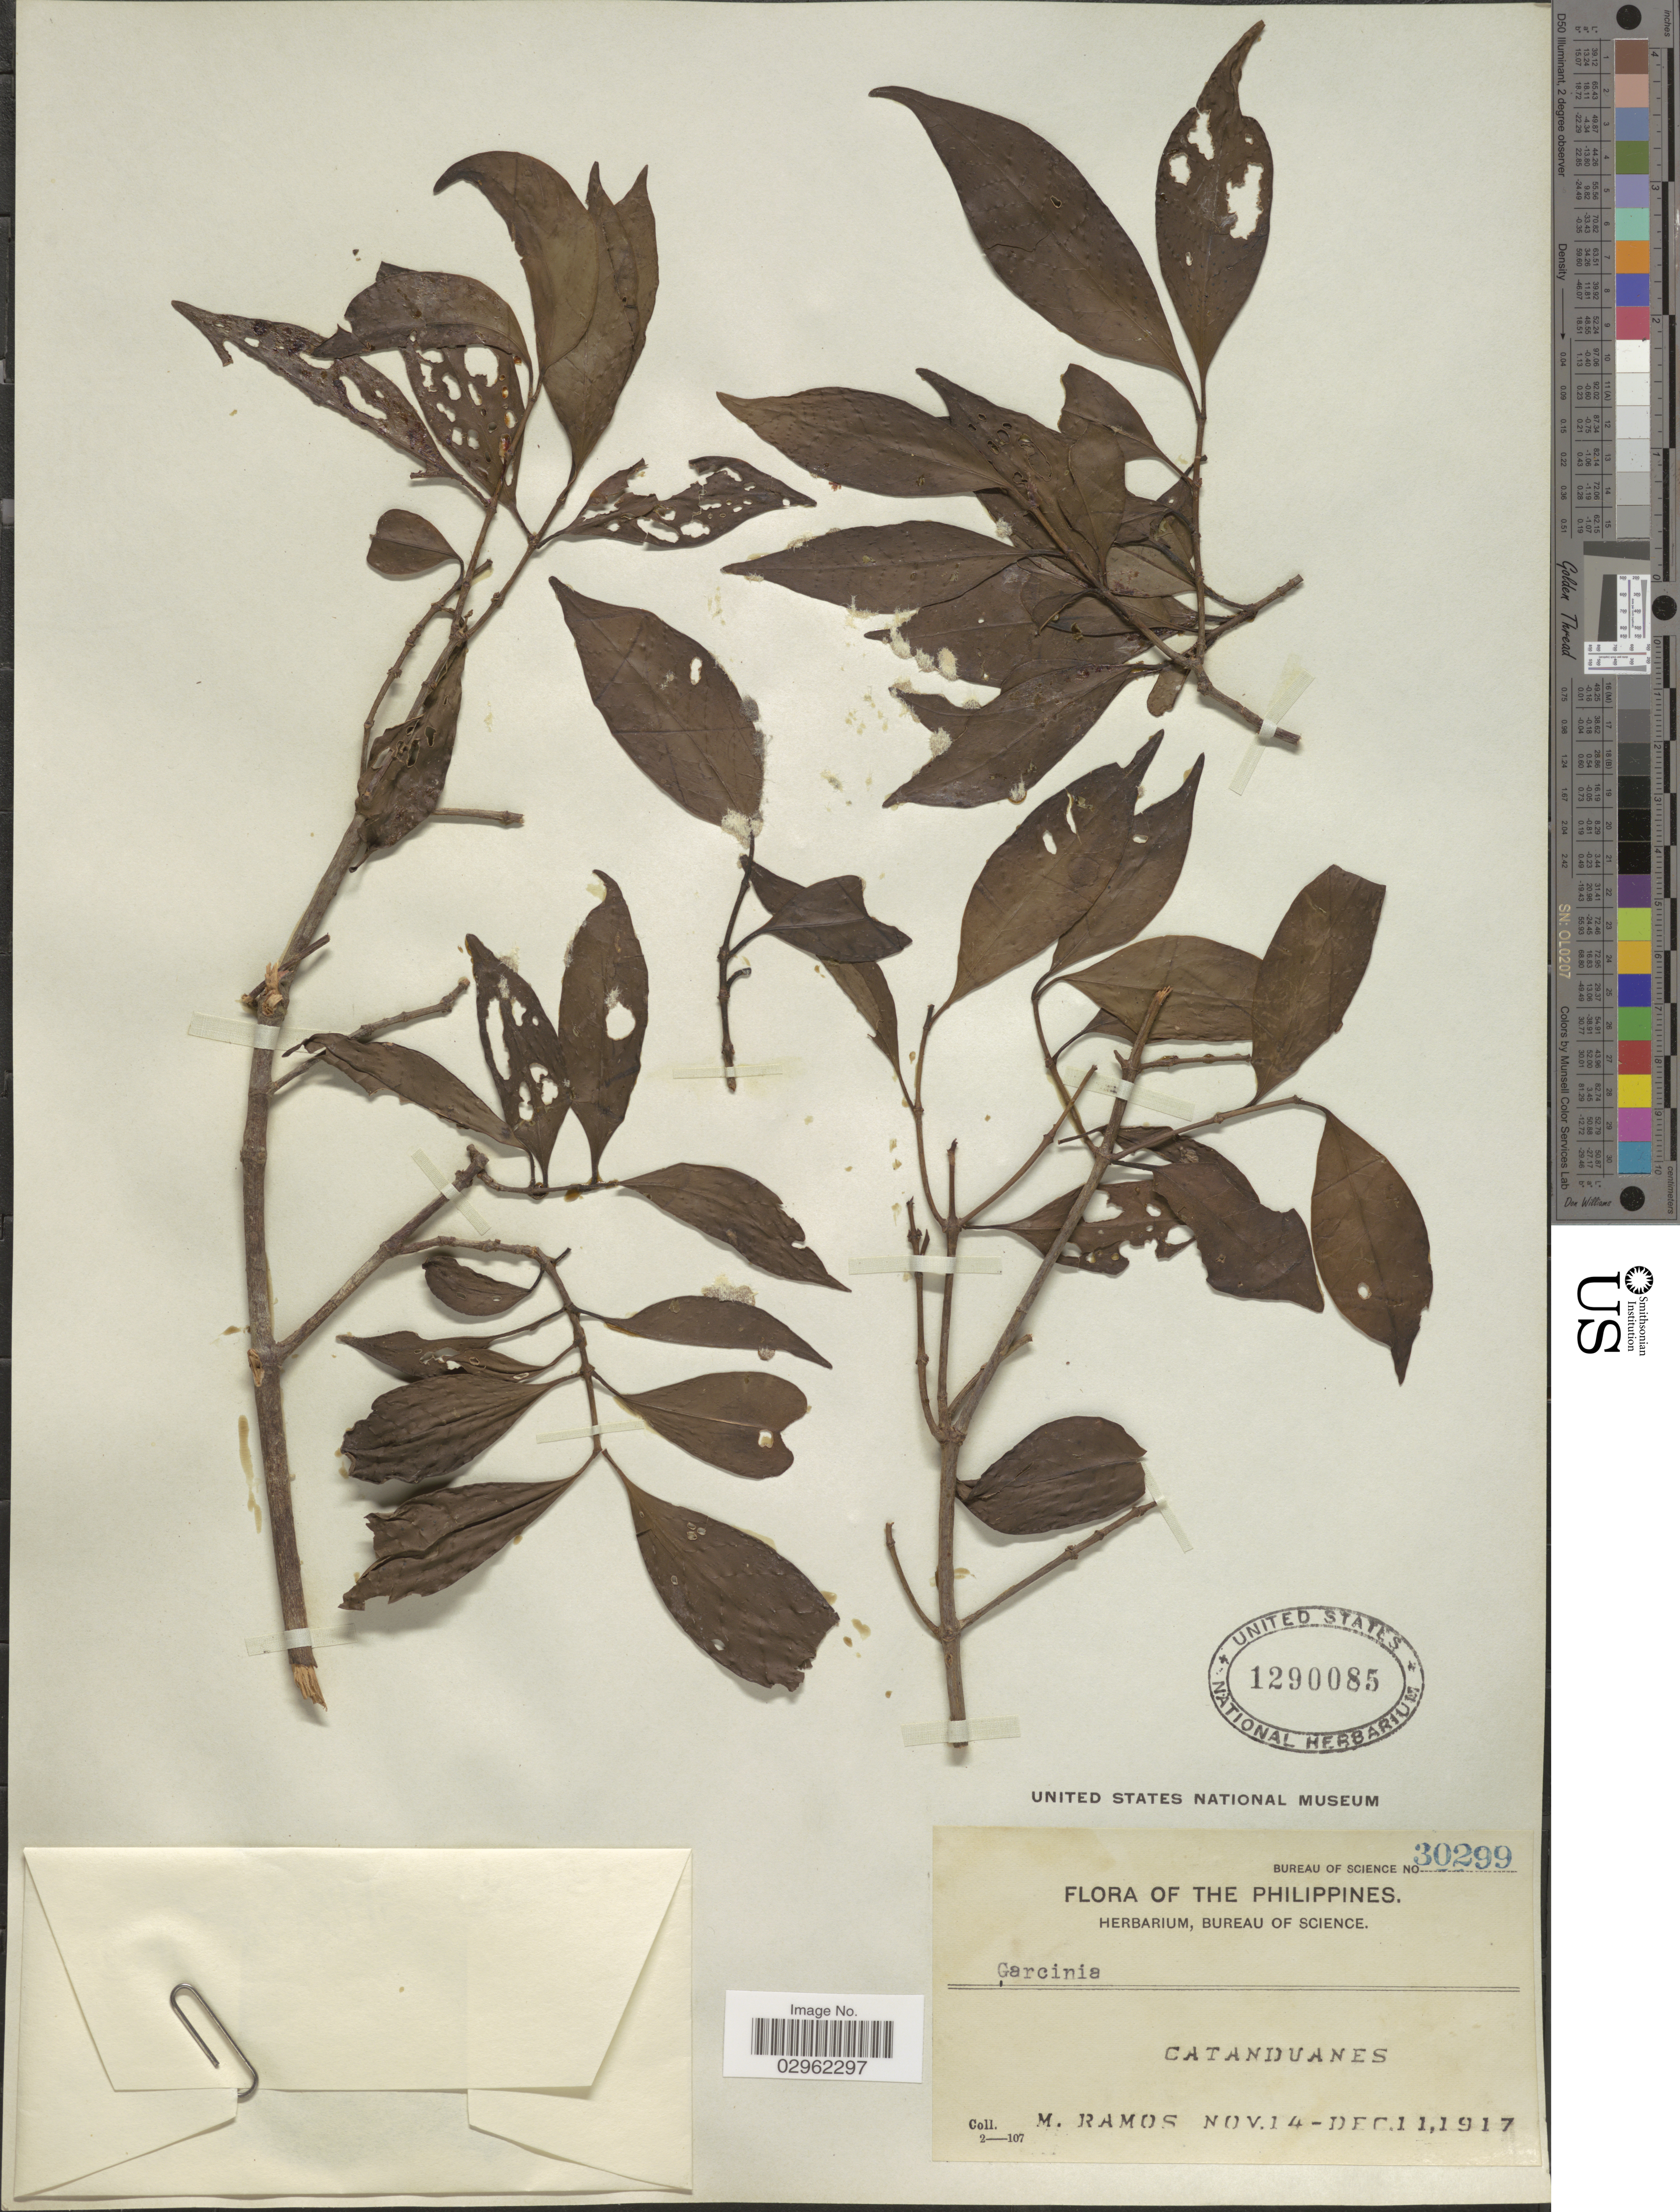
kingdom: Plantae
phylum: Tracheophyta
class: Magnoliopsida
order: Malpighiales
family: Clusiaceae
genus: Garcinia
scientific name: Garcinia sp.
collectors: M. Ramos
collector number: Bureau of Science 30299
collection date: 1917-11-14/1917-12-11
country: Philippines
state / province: Bicol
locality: Catanduanes.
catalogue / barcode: US 1290085